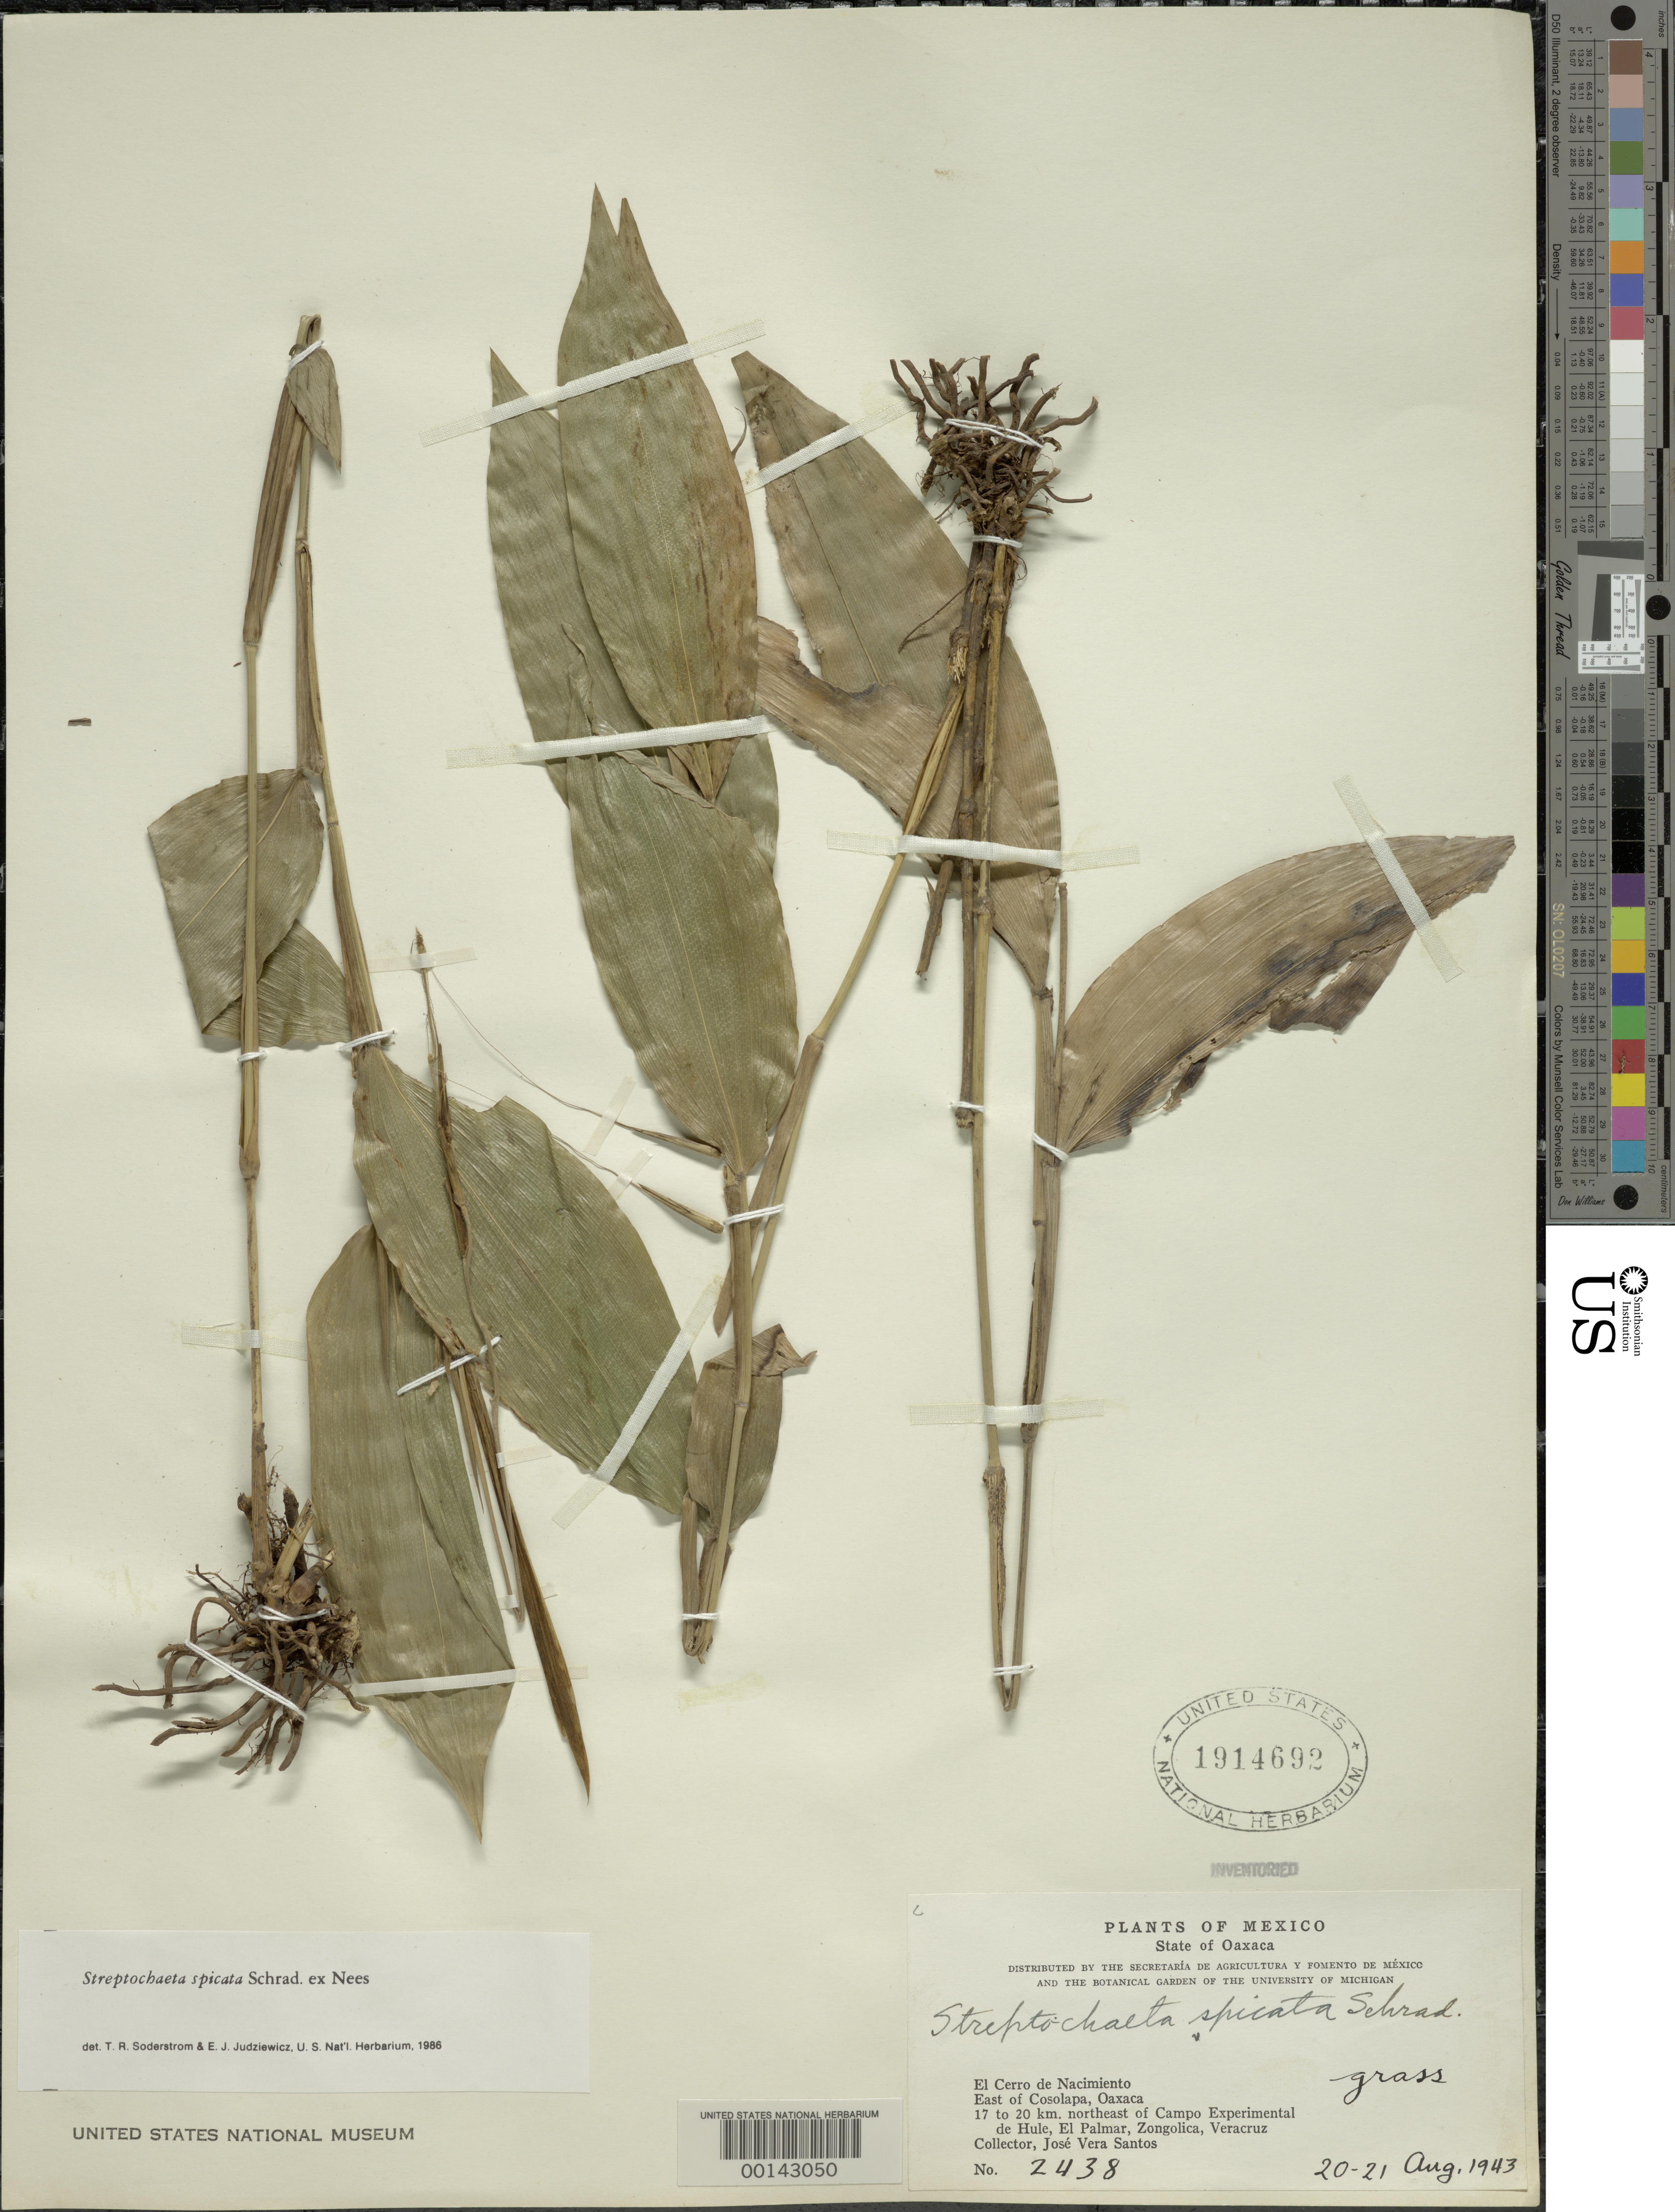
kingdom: Plantae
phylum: Tracheophyta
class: Liliopsida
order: Poales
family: Poaceae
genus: Streptochaeta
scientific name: Streptochaeta spicata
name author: Schrad. ex Nees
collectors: J. V. Santos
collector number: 2438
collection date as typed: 20 Aug 1943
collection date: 1943-08-20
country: Mexico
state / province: Oaxaca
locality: E. Cosolapa, El Cerro Nacimiento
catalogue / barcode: US 1914692